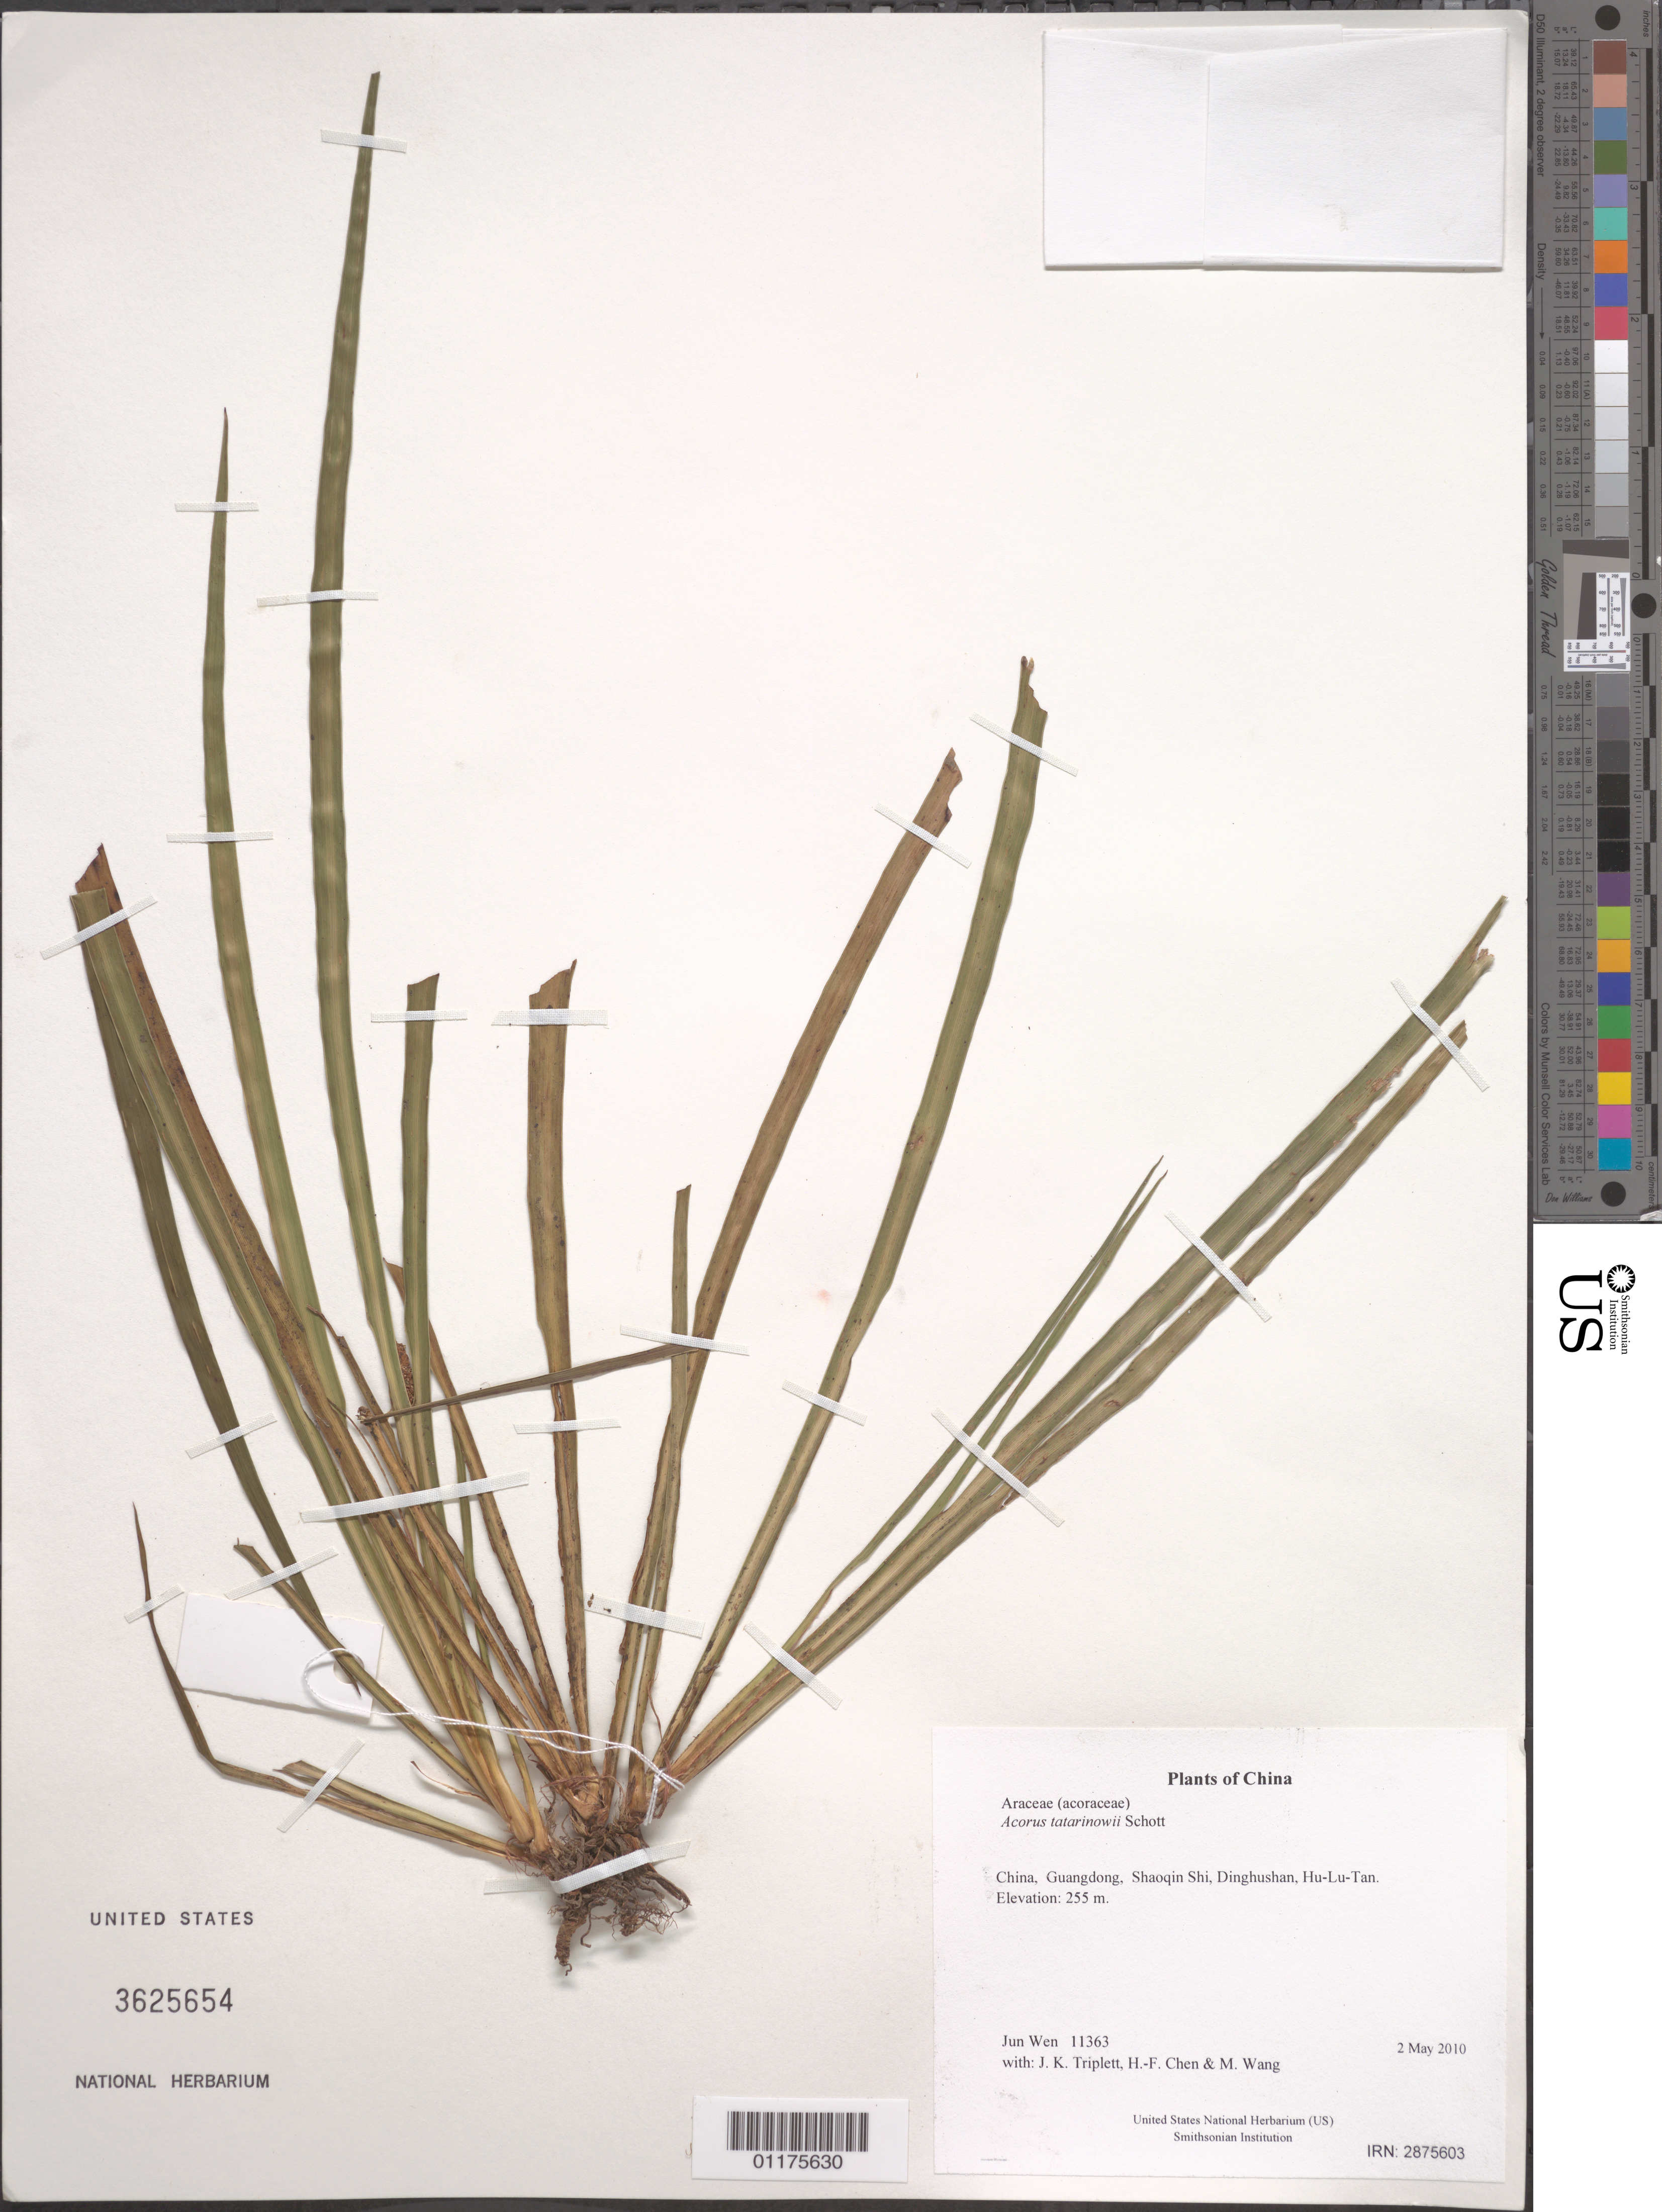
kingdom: Plantae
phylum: Tracheophyta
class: Liliopsida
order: Acorales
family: Acoraceae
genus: Acorus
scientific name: Acorus tatarinowii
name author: Schott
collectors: J. Wen, J. K. Triplett, H.-F. Chen & M. Wang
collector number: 11363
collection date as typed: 2 May 2010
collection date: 2010-05-02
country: China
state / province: Guangdong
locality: Shaoqin Shi, Dinghushan, Hu-Lu-Tan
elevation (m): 255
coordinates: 23 09.575 N, 112 31.817 E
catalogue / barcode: US 3625654